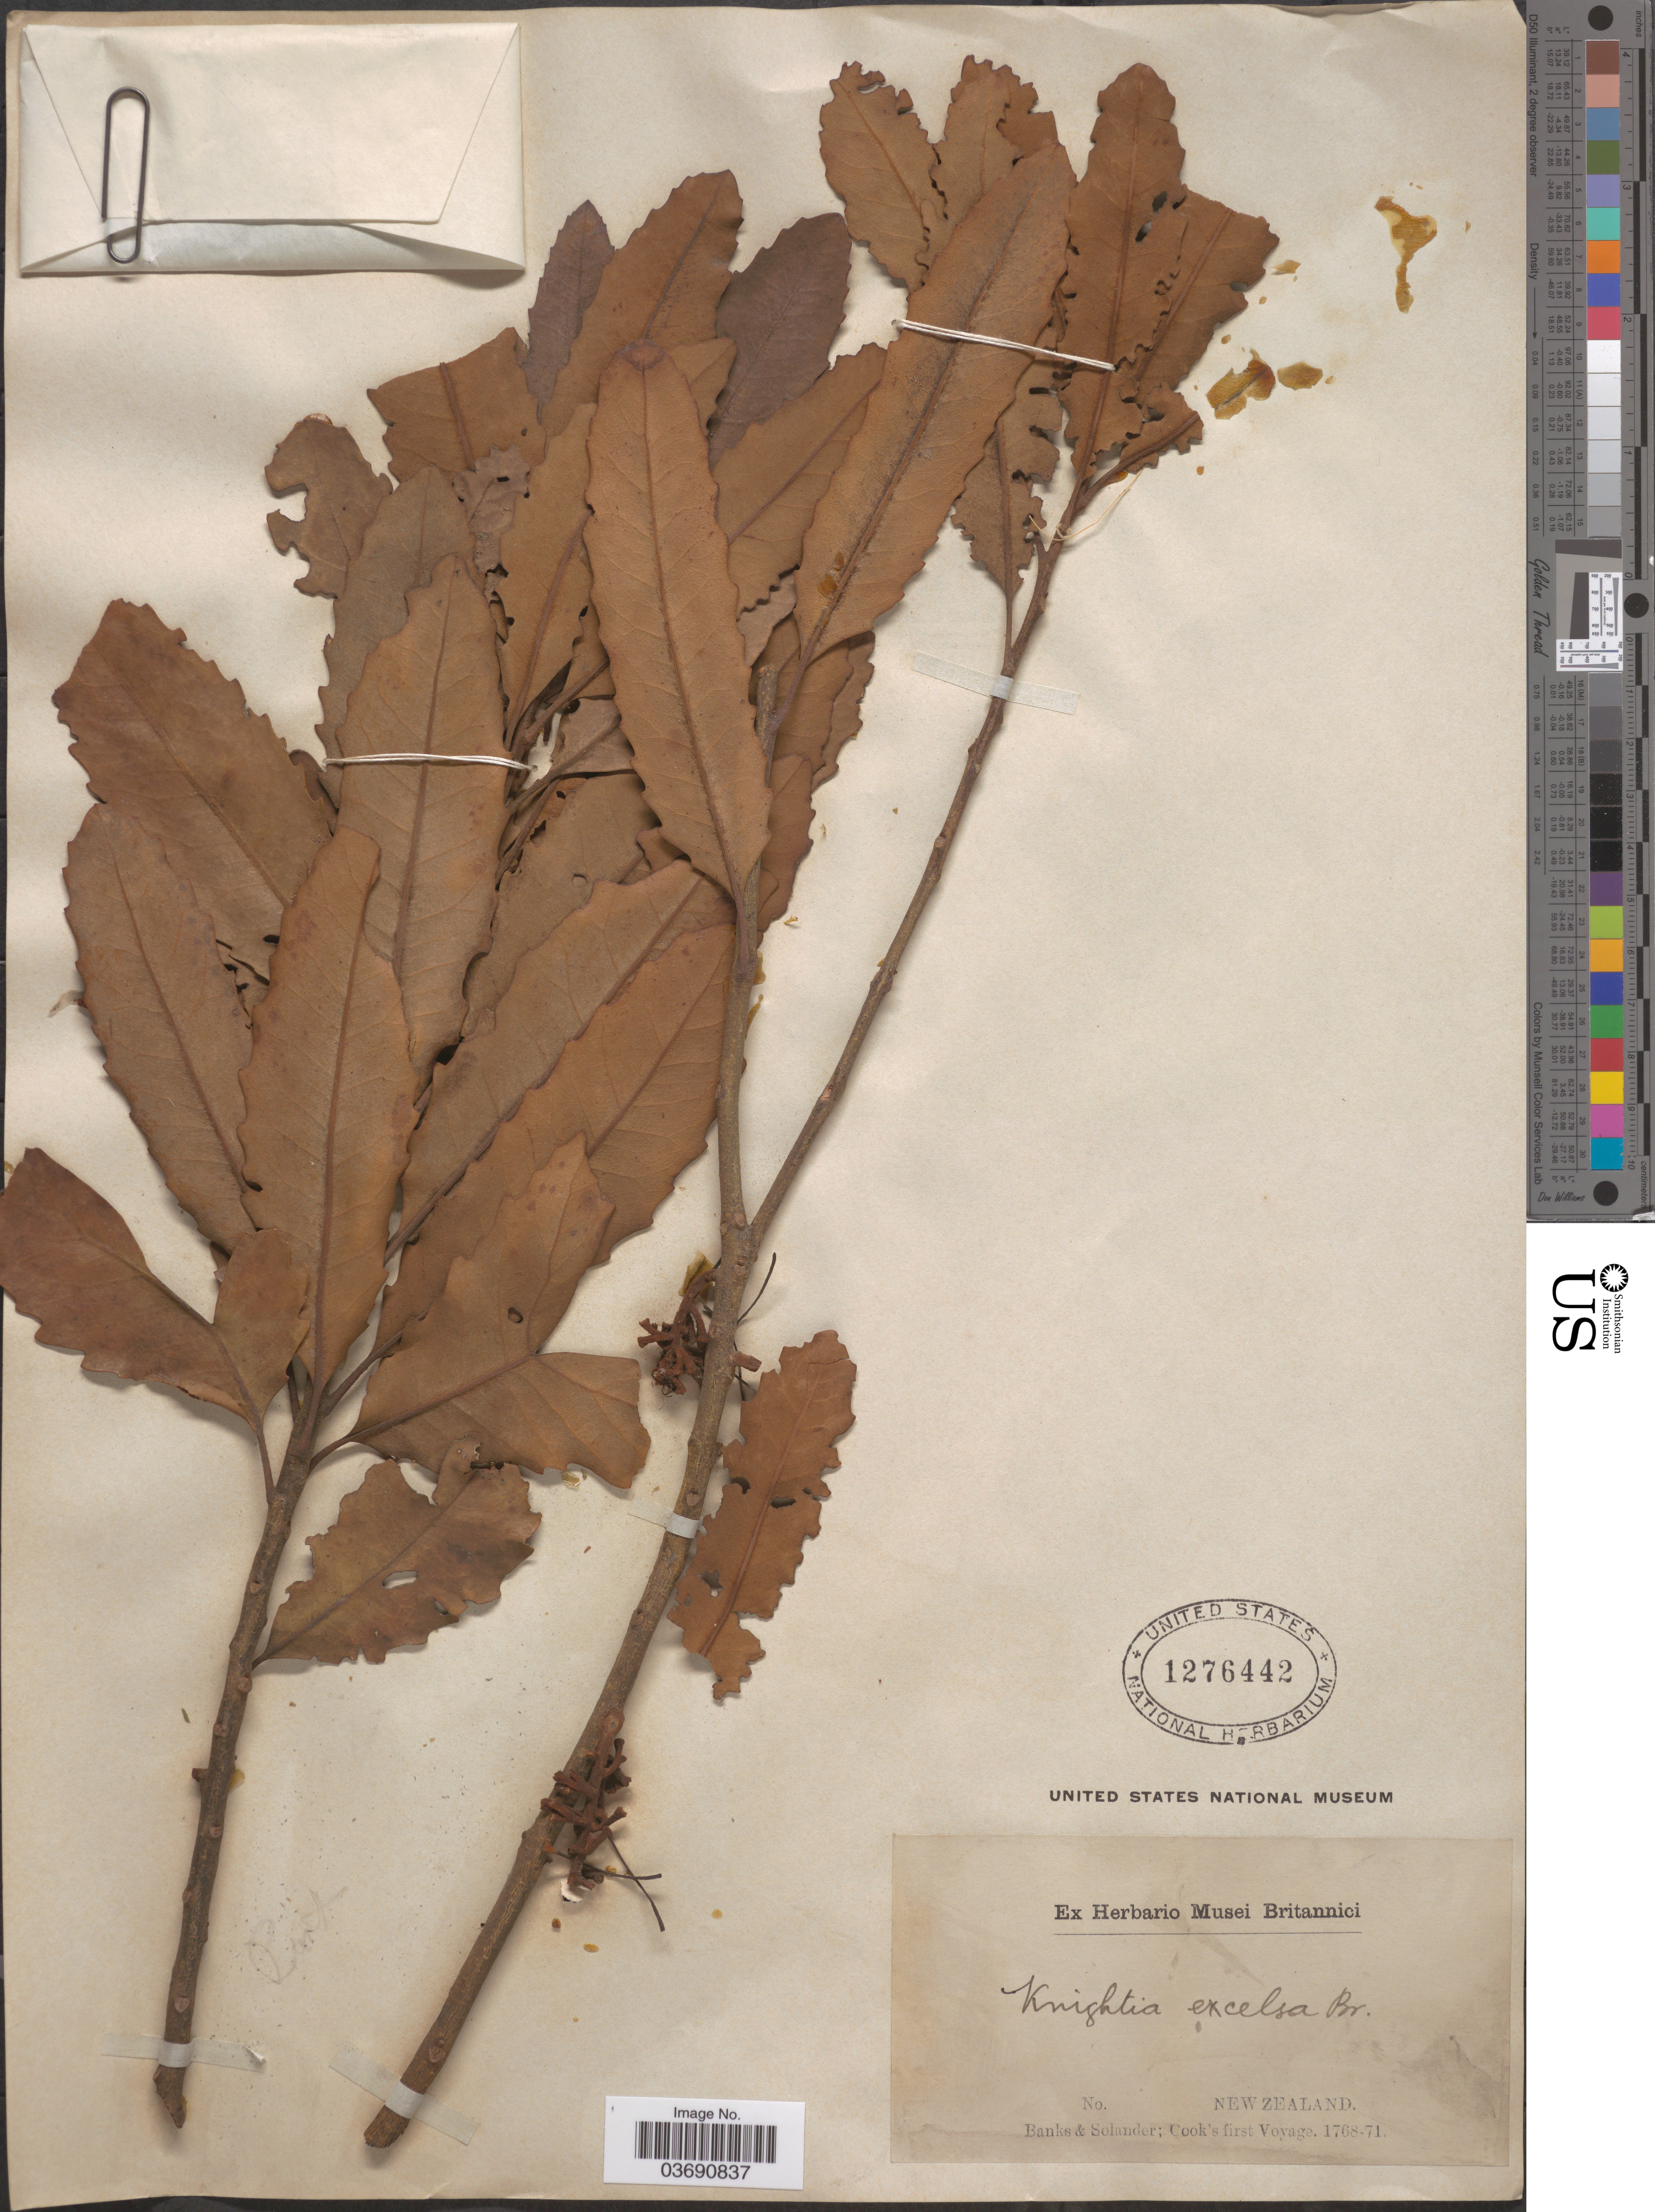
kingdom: Plantae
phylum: Tracheophyta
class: Magnoliopsida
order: Proteales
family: Proteaceae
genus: Knightia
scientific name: Knightia excelsa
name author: R. Br.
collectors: -- Banks & -- Solander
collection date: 1768/1771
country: New Zealand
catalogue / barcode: US 1276442